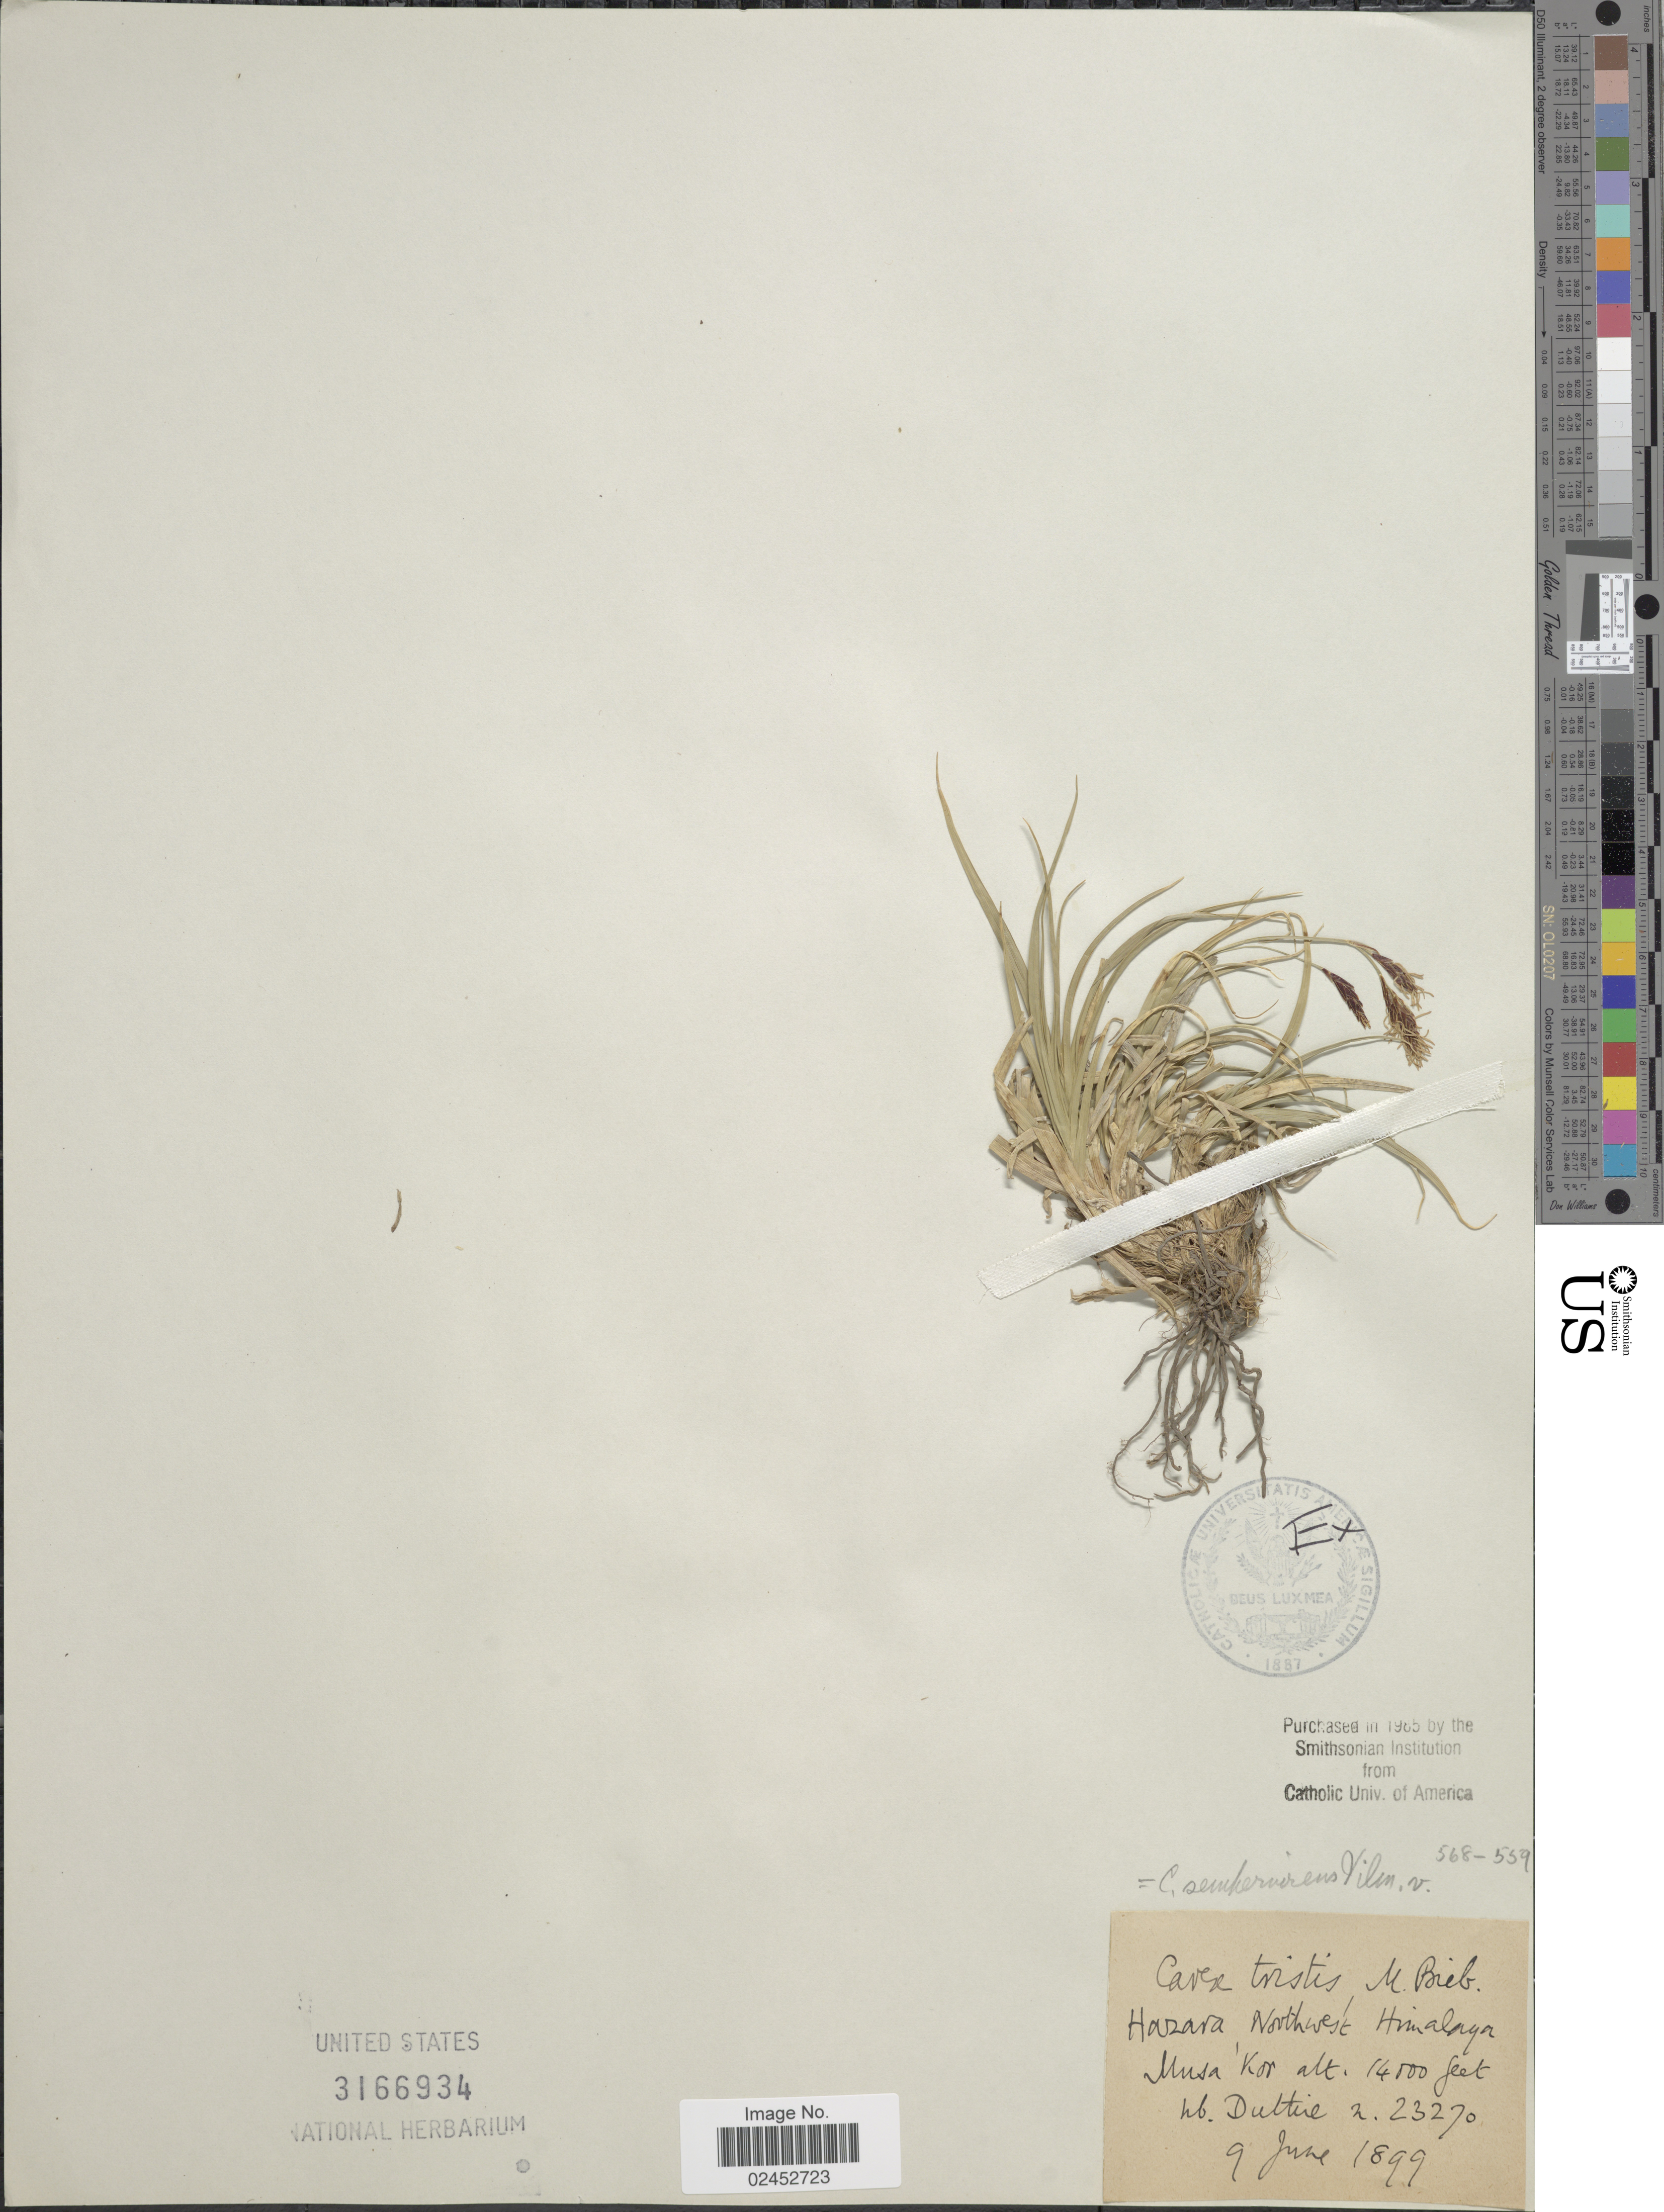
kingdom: Plantae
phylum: Tracheophyta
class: Liliopsida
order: Poales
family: Cyperaceae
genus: Carex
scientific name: Carex sempervirens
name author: Vill.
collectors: Ex herb. Duthie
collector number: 23270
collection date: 1899-06-09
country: Pakistan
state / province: Khyber Pakhtunkhwa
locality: Hazara Northwest Himalaya, Musa'Kor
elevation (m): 4267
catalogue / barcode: US 3166934